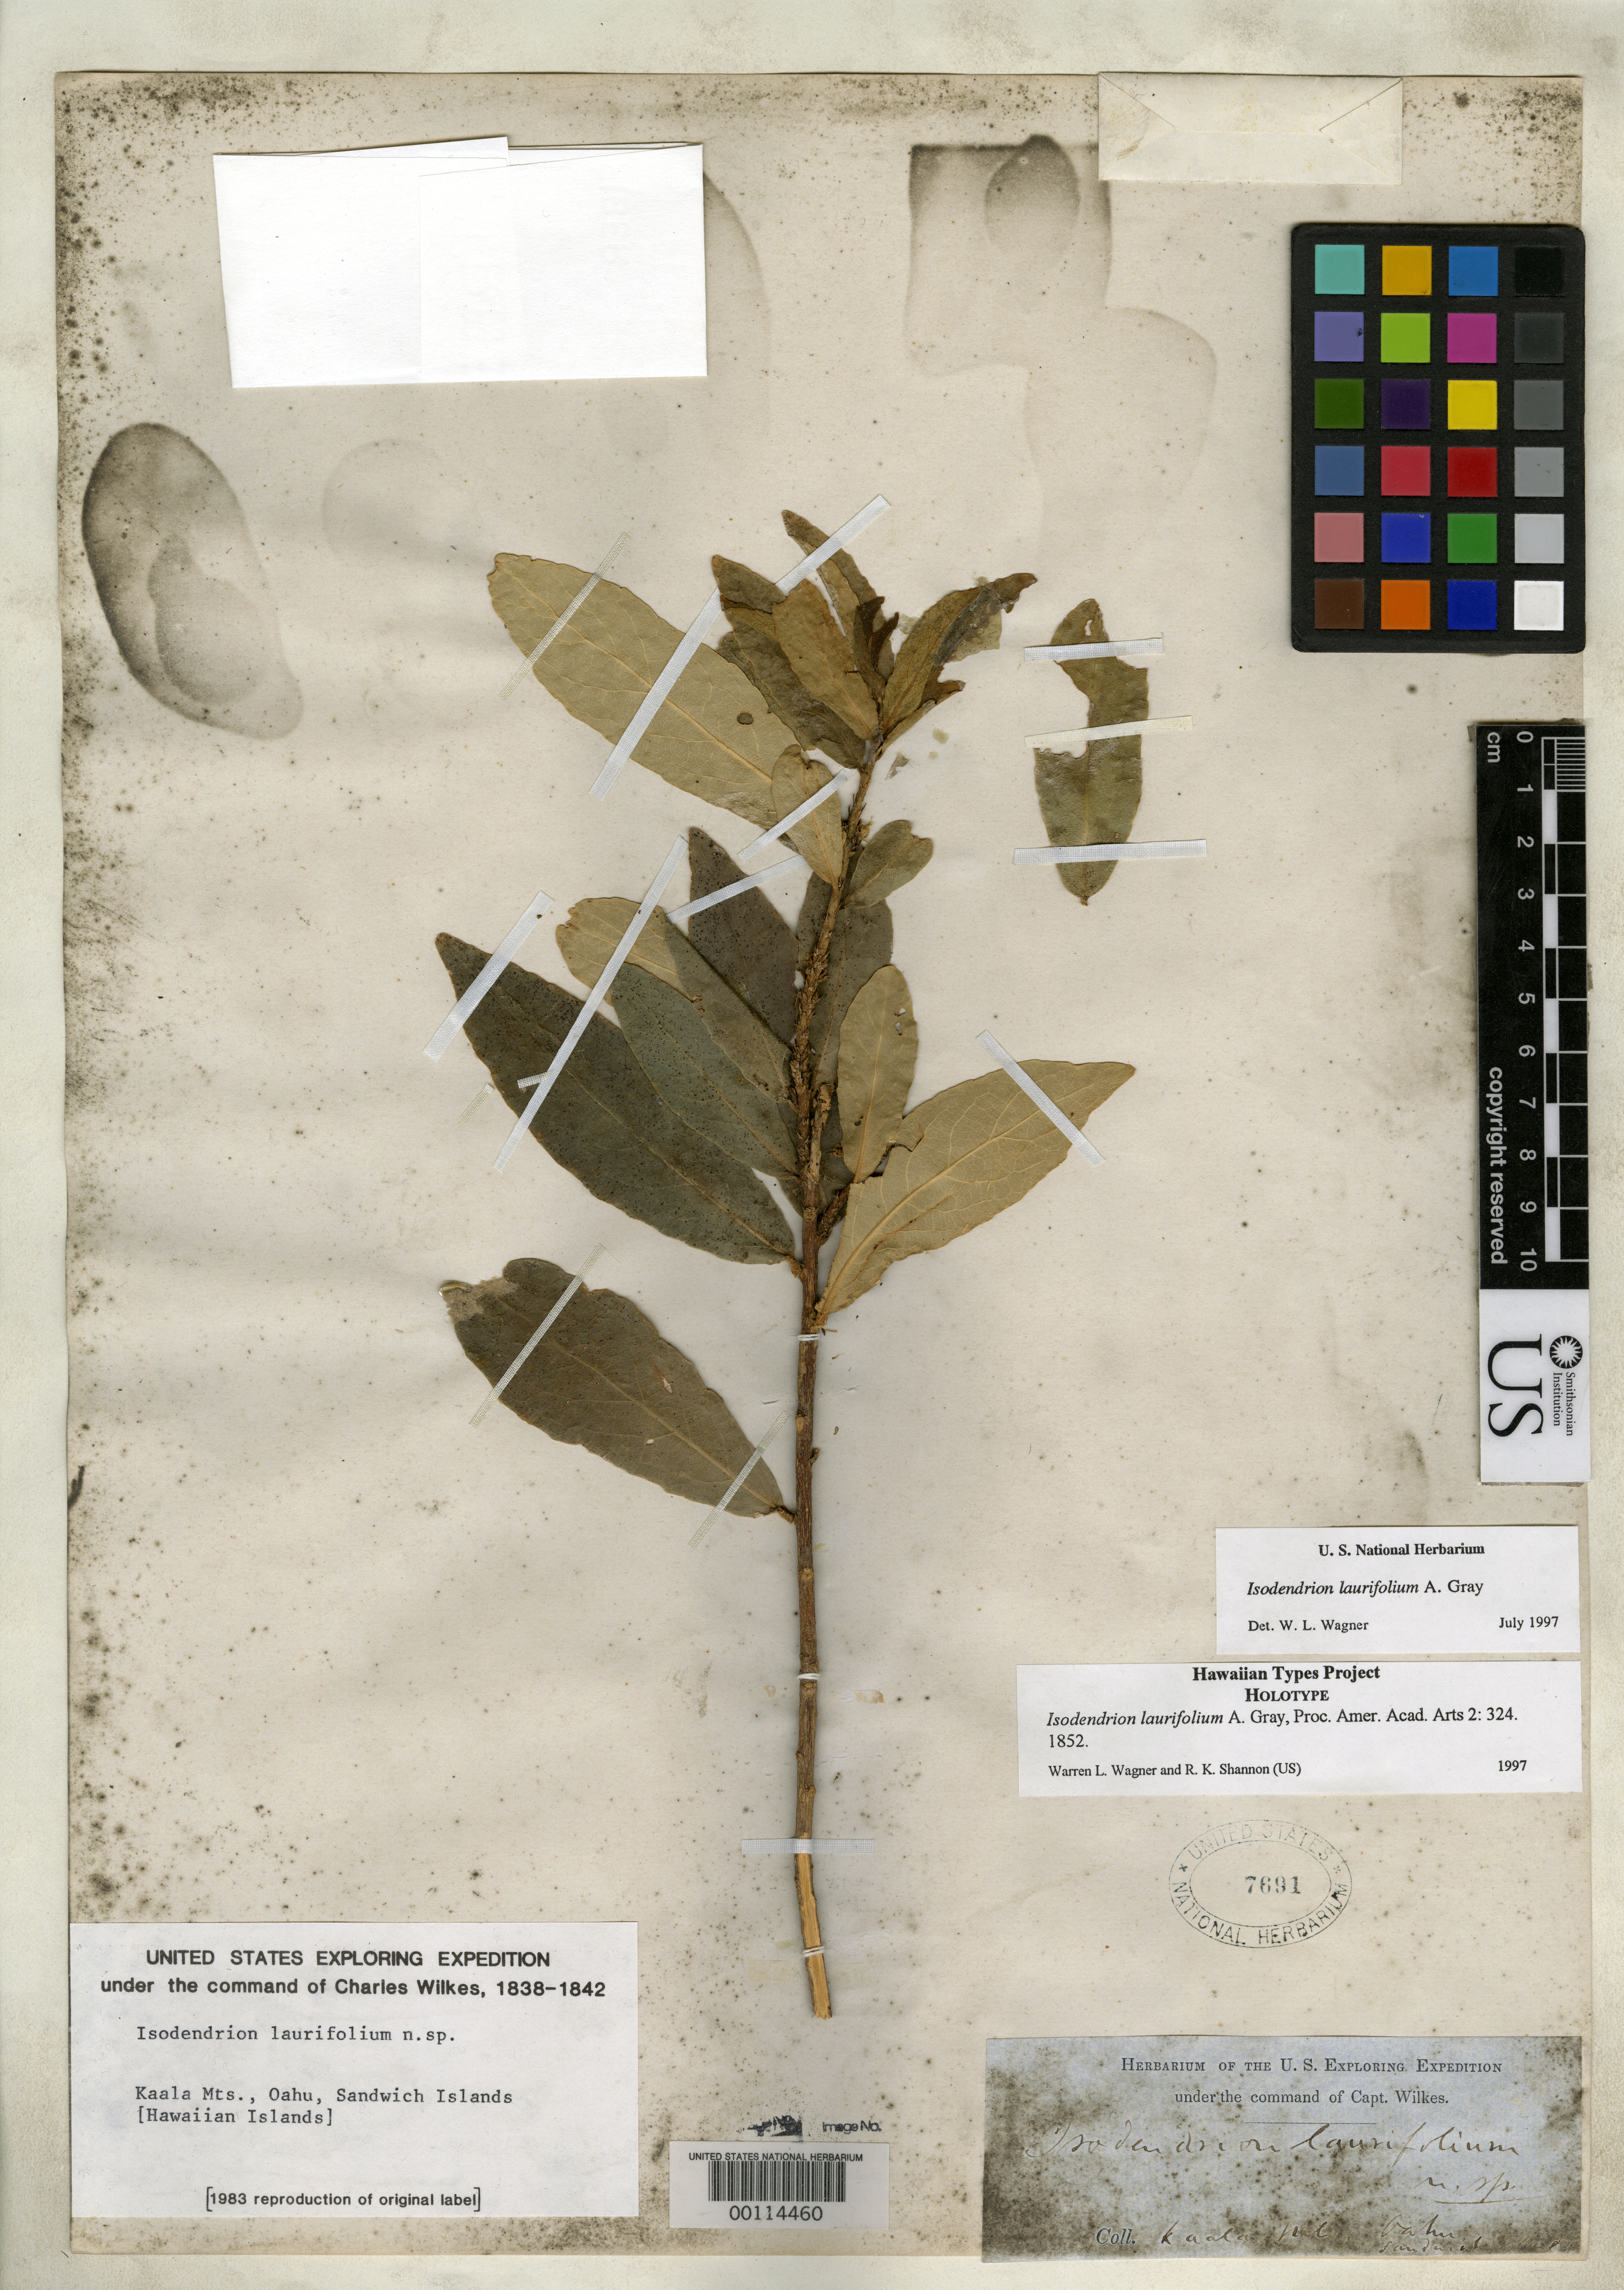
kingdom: Plantae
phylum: Tracheophyta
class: Magnoliopsida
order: Malpighiales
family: Violaceae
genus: Isodendrion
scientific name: Isodendrion laurifolium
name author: A. Gray in Wilkes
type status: Holotype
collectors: Wilkes Explor. Exped.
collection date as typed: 1838 to -- --- 1842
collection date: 1838/1842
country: United States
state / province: Hawaii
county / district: Honolulu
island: Oahu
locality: Kaala Mountains.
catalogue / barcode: US 7691